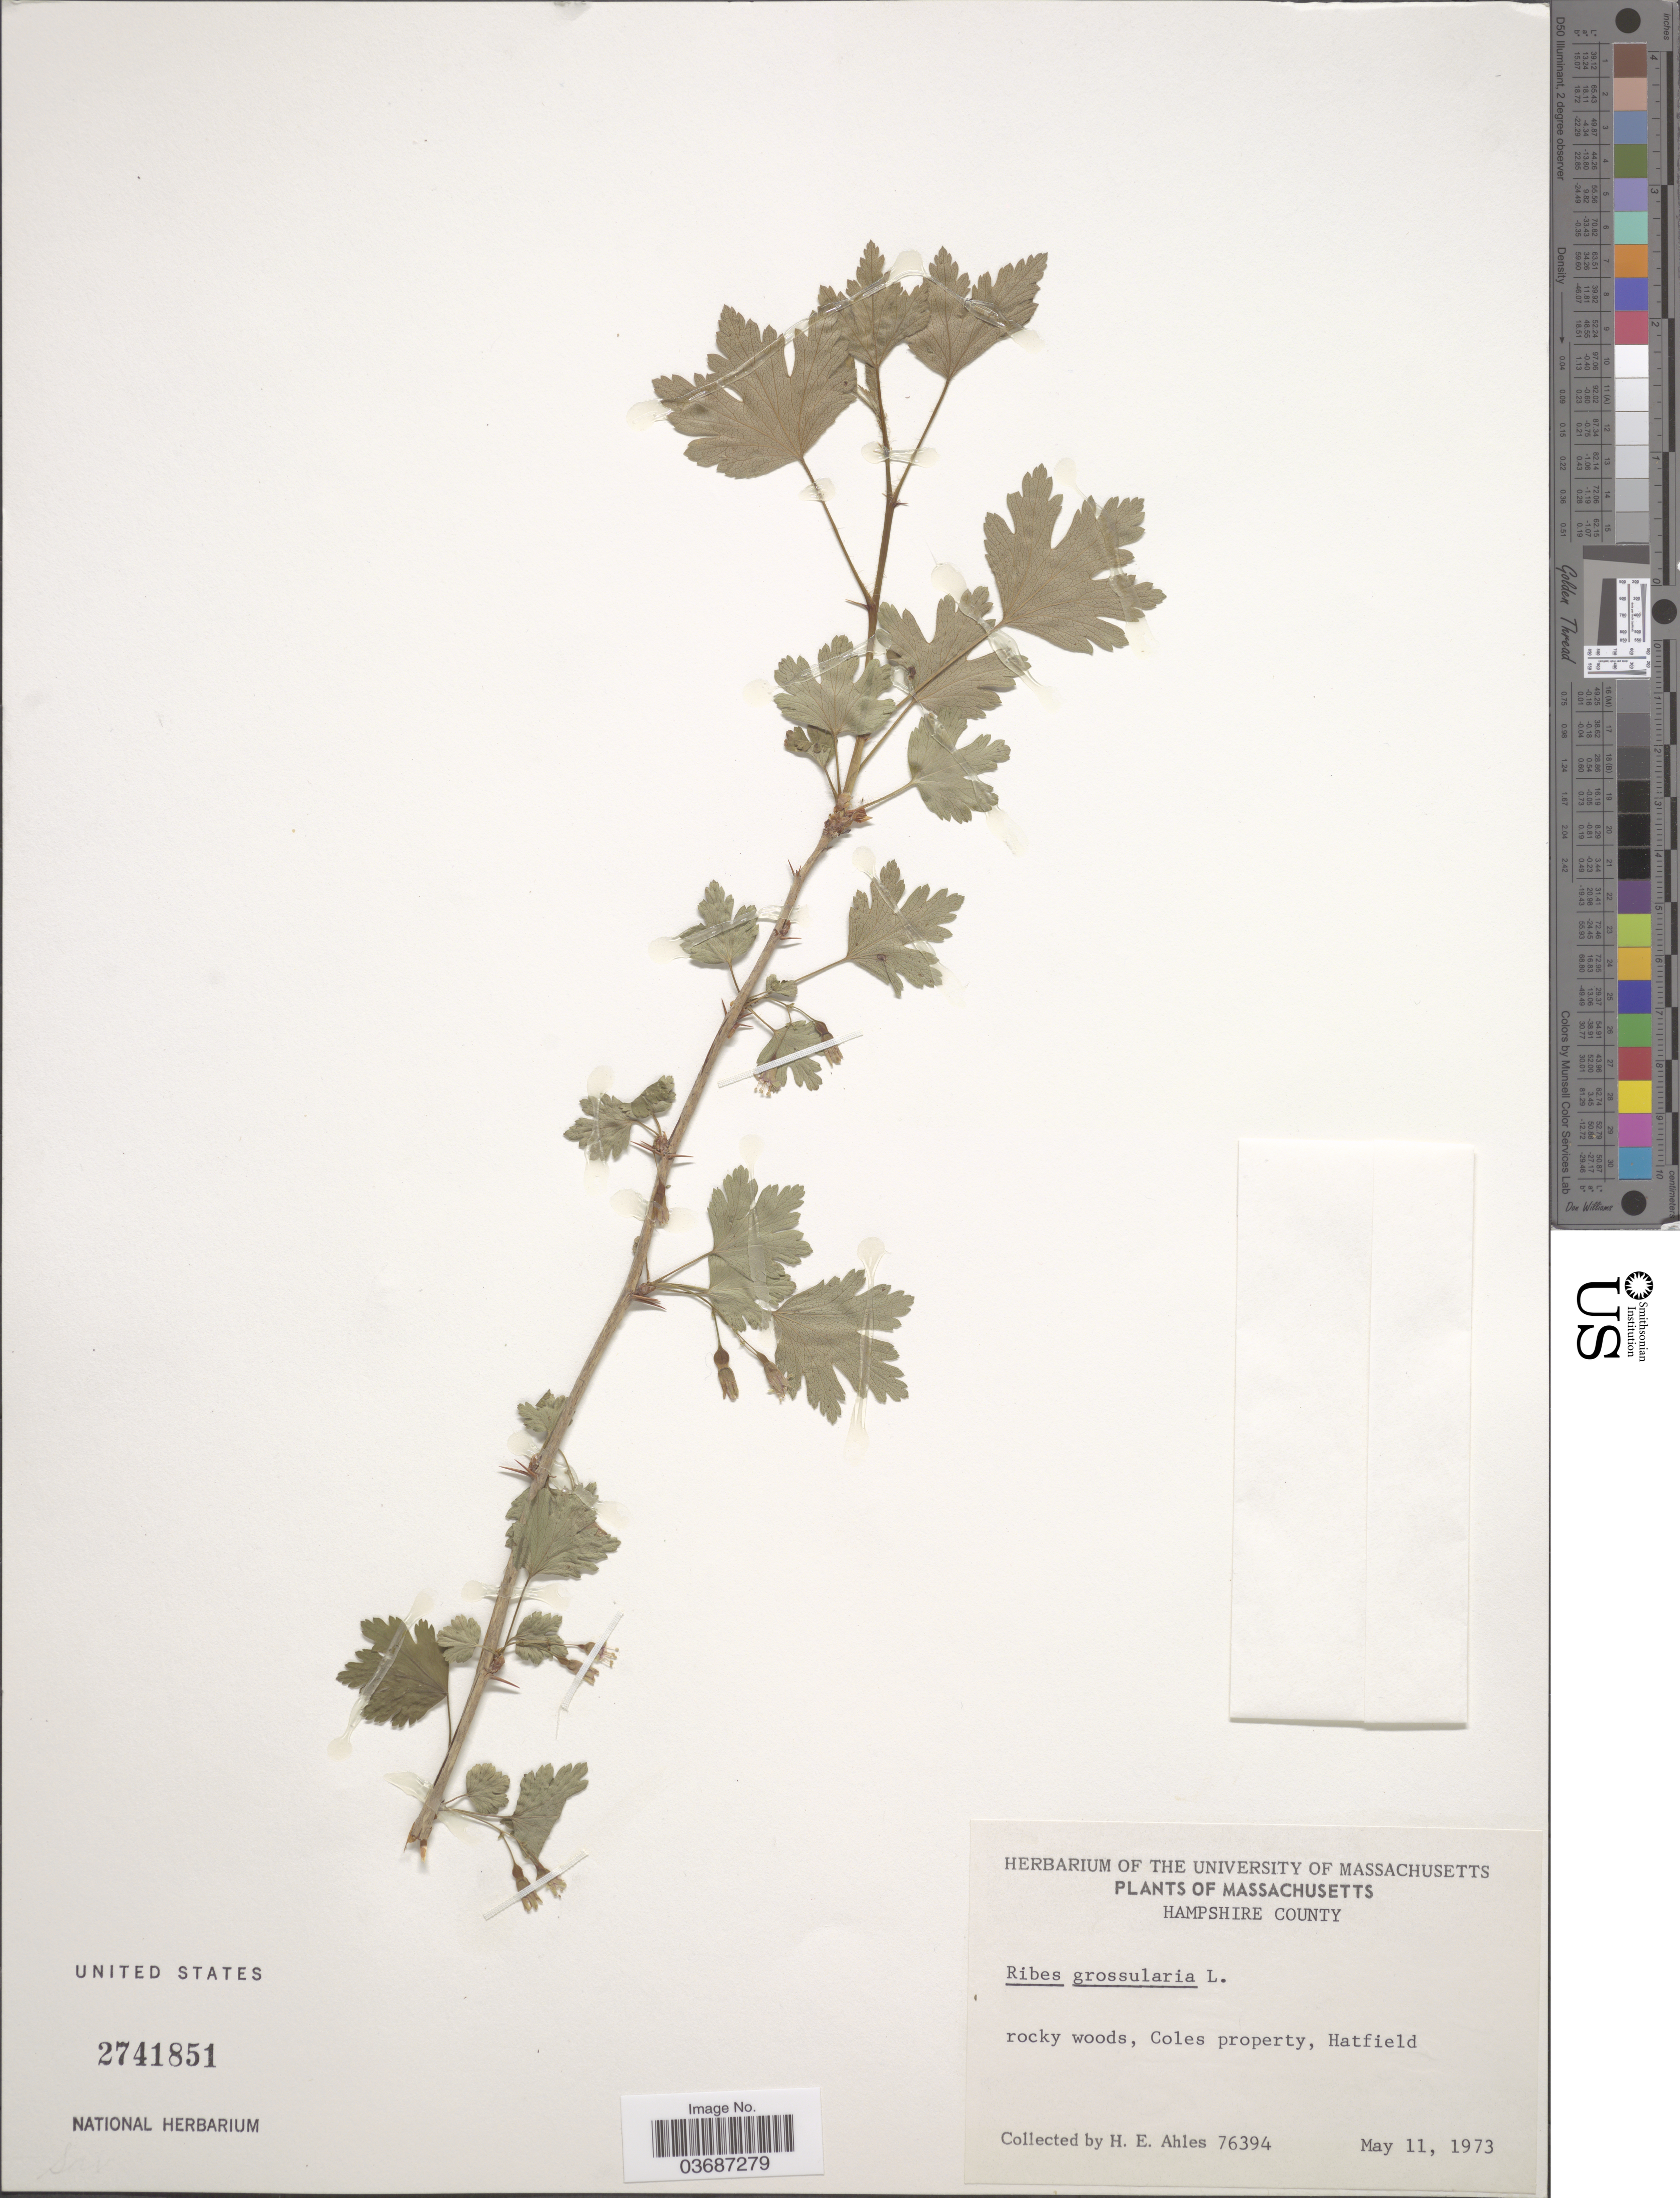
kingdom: Plantae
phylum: Tracheophyta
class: Magnoliopsida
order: Saxifragales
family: Grossulariaceae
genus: Ribes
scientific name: Ribes grossularia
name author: L.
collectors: H. E. Ahles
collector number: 76394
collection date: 1973-05-11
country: United States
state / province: Massachusetts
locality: Hampshire County. Rocky woods, Coles property, Hatfield.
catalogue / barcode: US 2741851